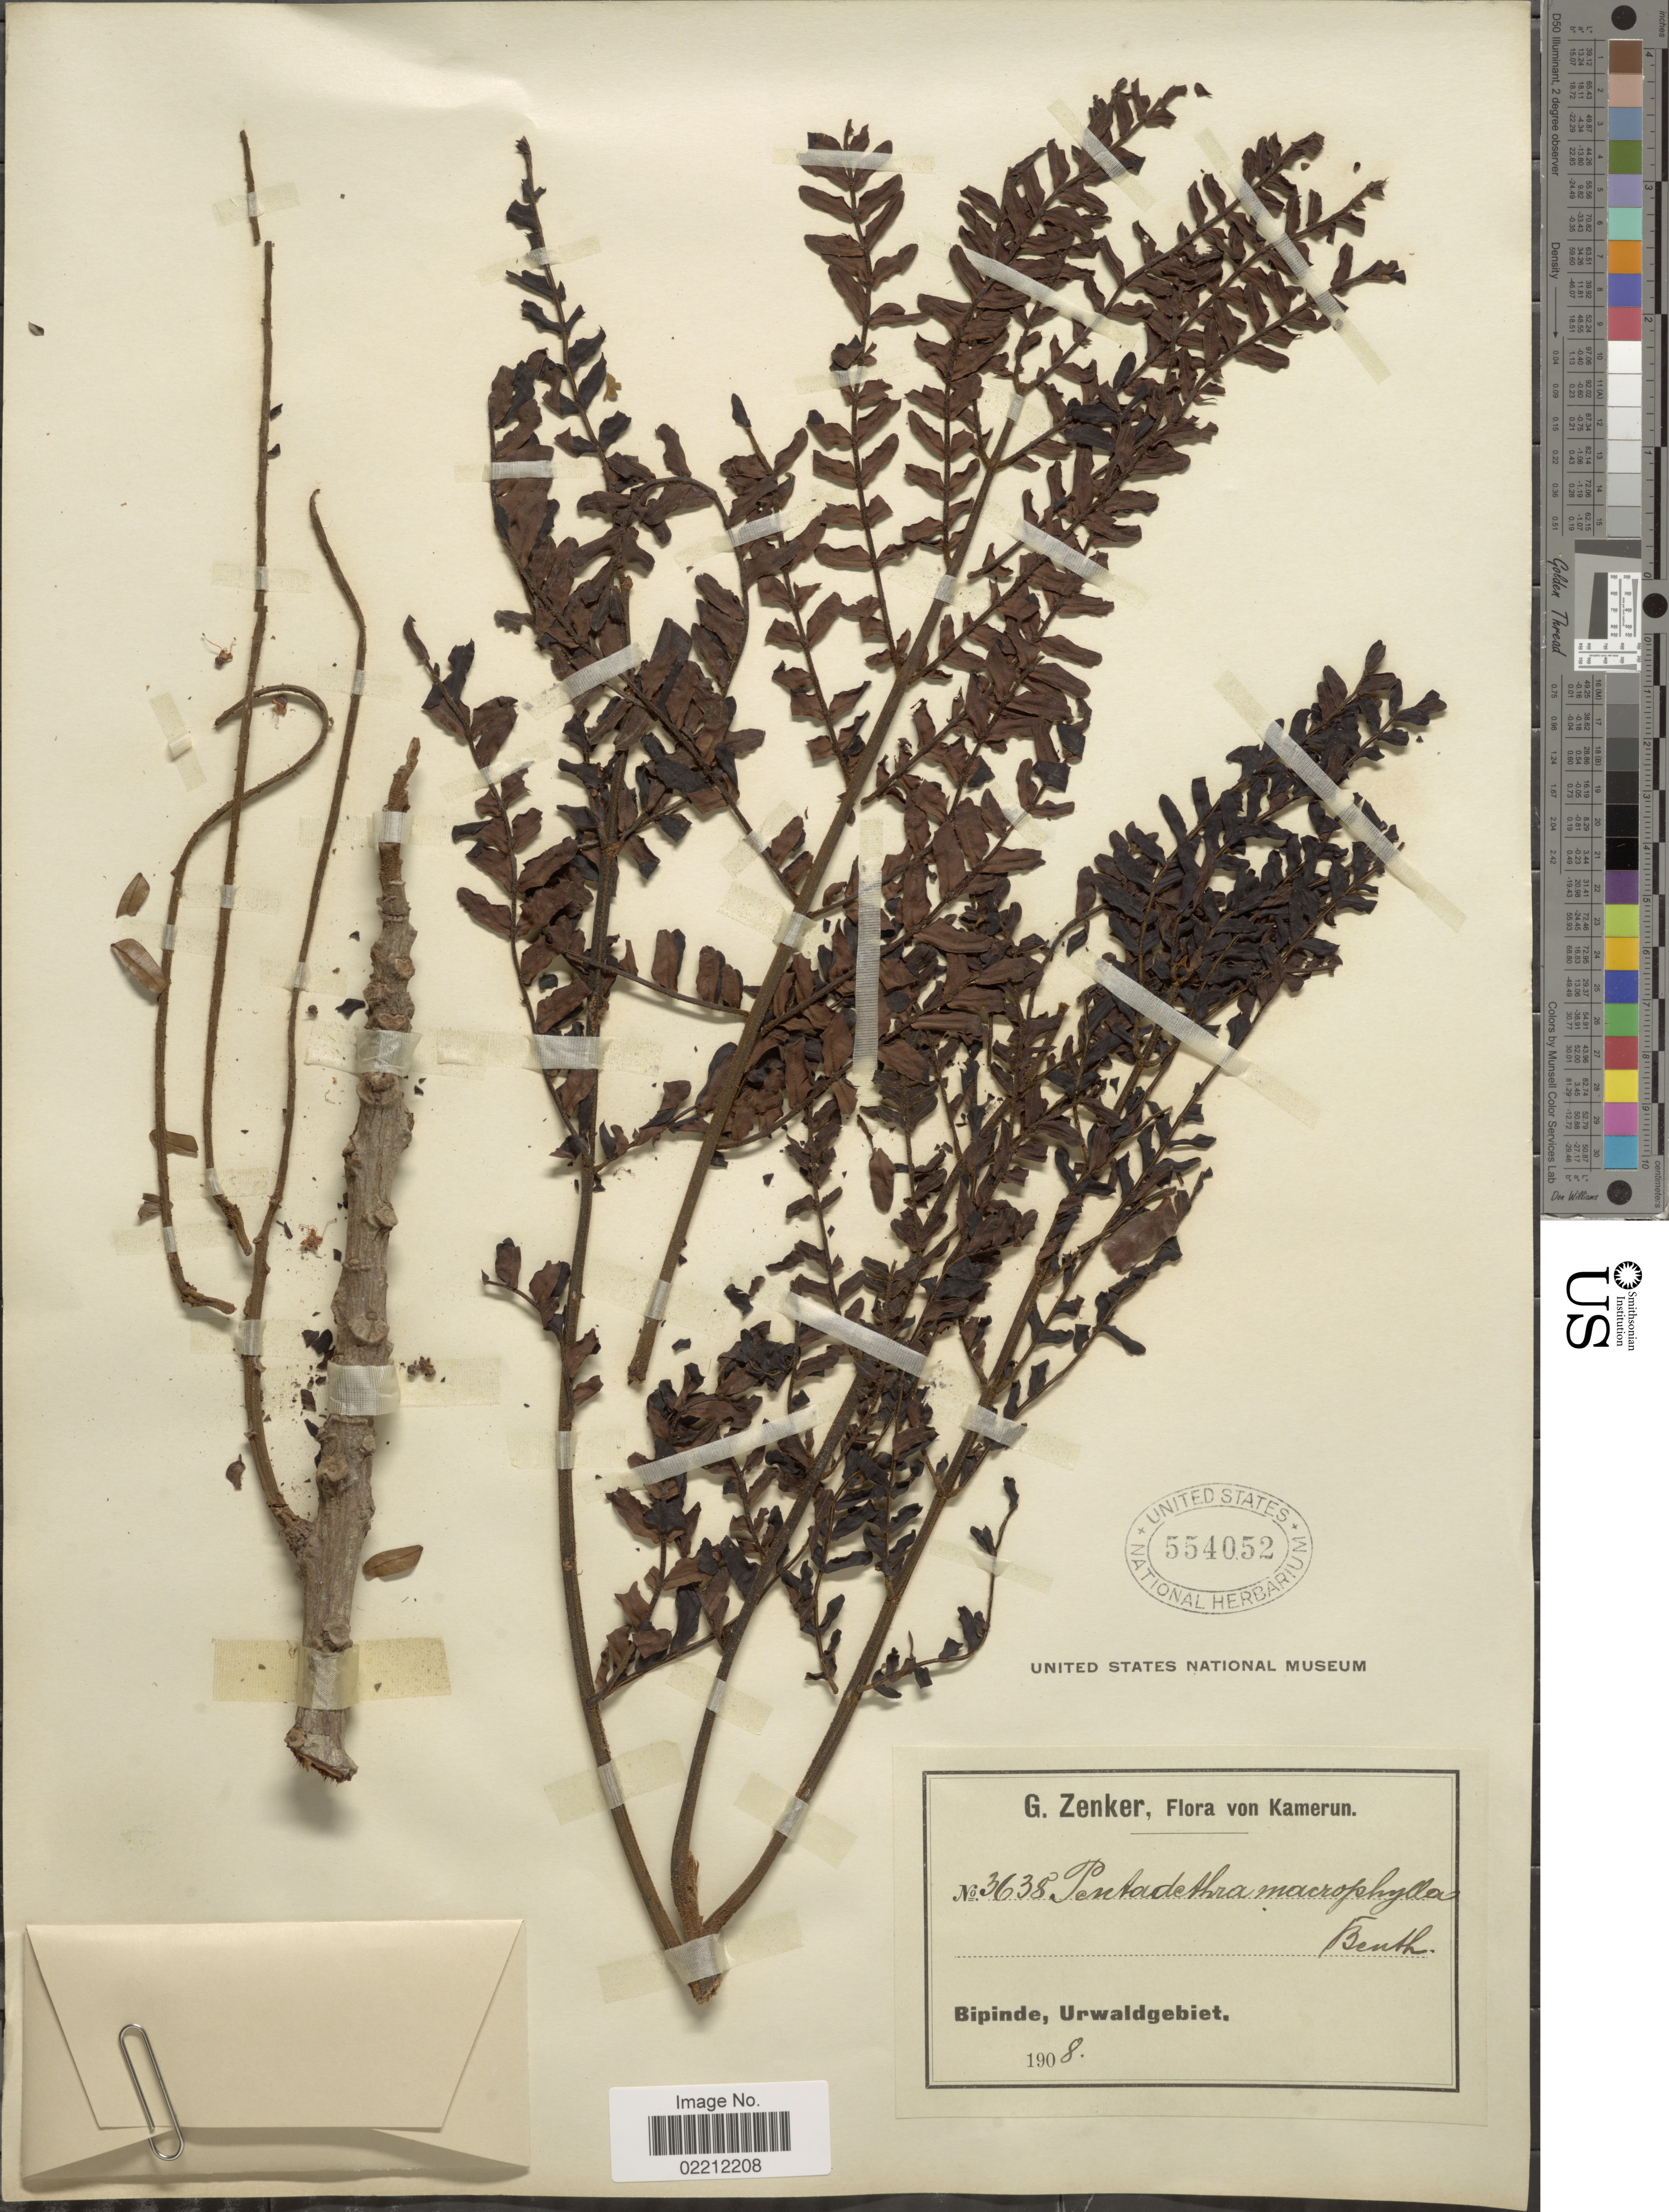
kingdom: Plantae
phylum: Tracheophyta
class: Magnoliopsida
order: Fabales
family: Fabaceae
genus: Pentaclethra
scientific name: Pentaclethra macrophylla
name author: Benth.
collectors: G. A. Zenker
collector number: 3638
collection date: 1908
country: Cameroon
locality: Bipinde, Urwaldgebiet.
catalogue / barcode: US 554052